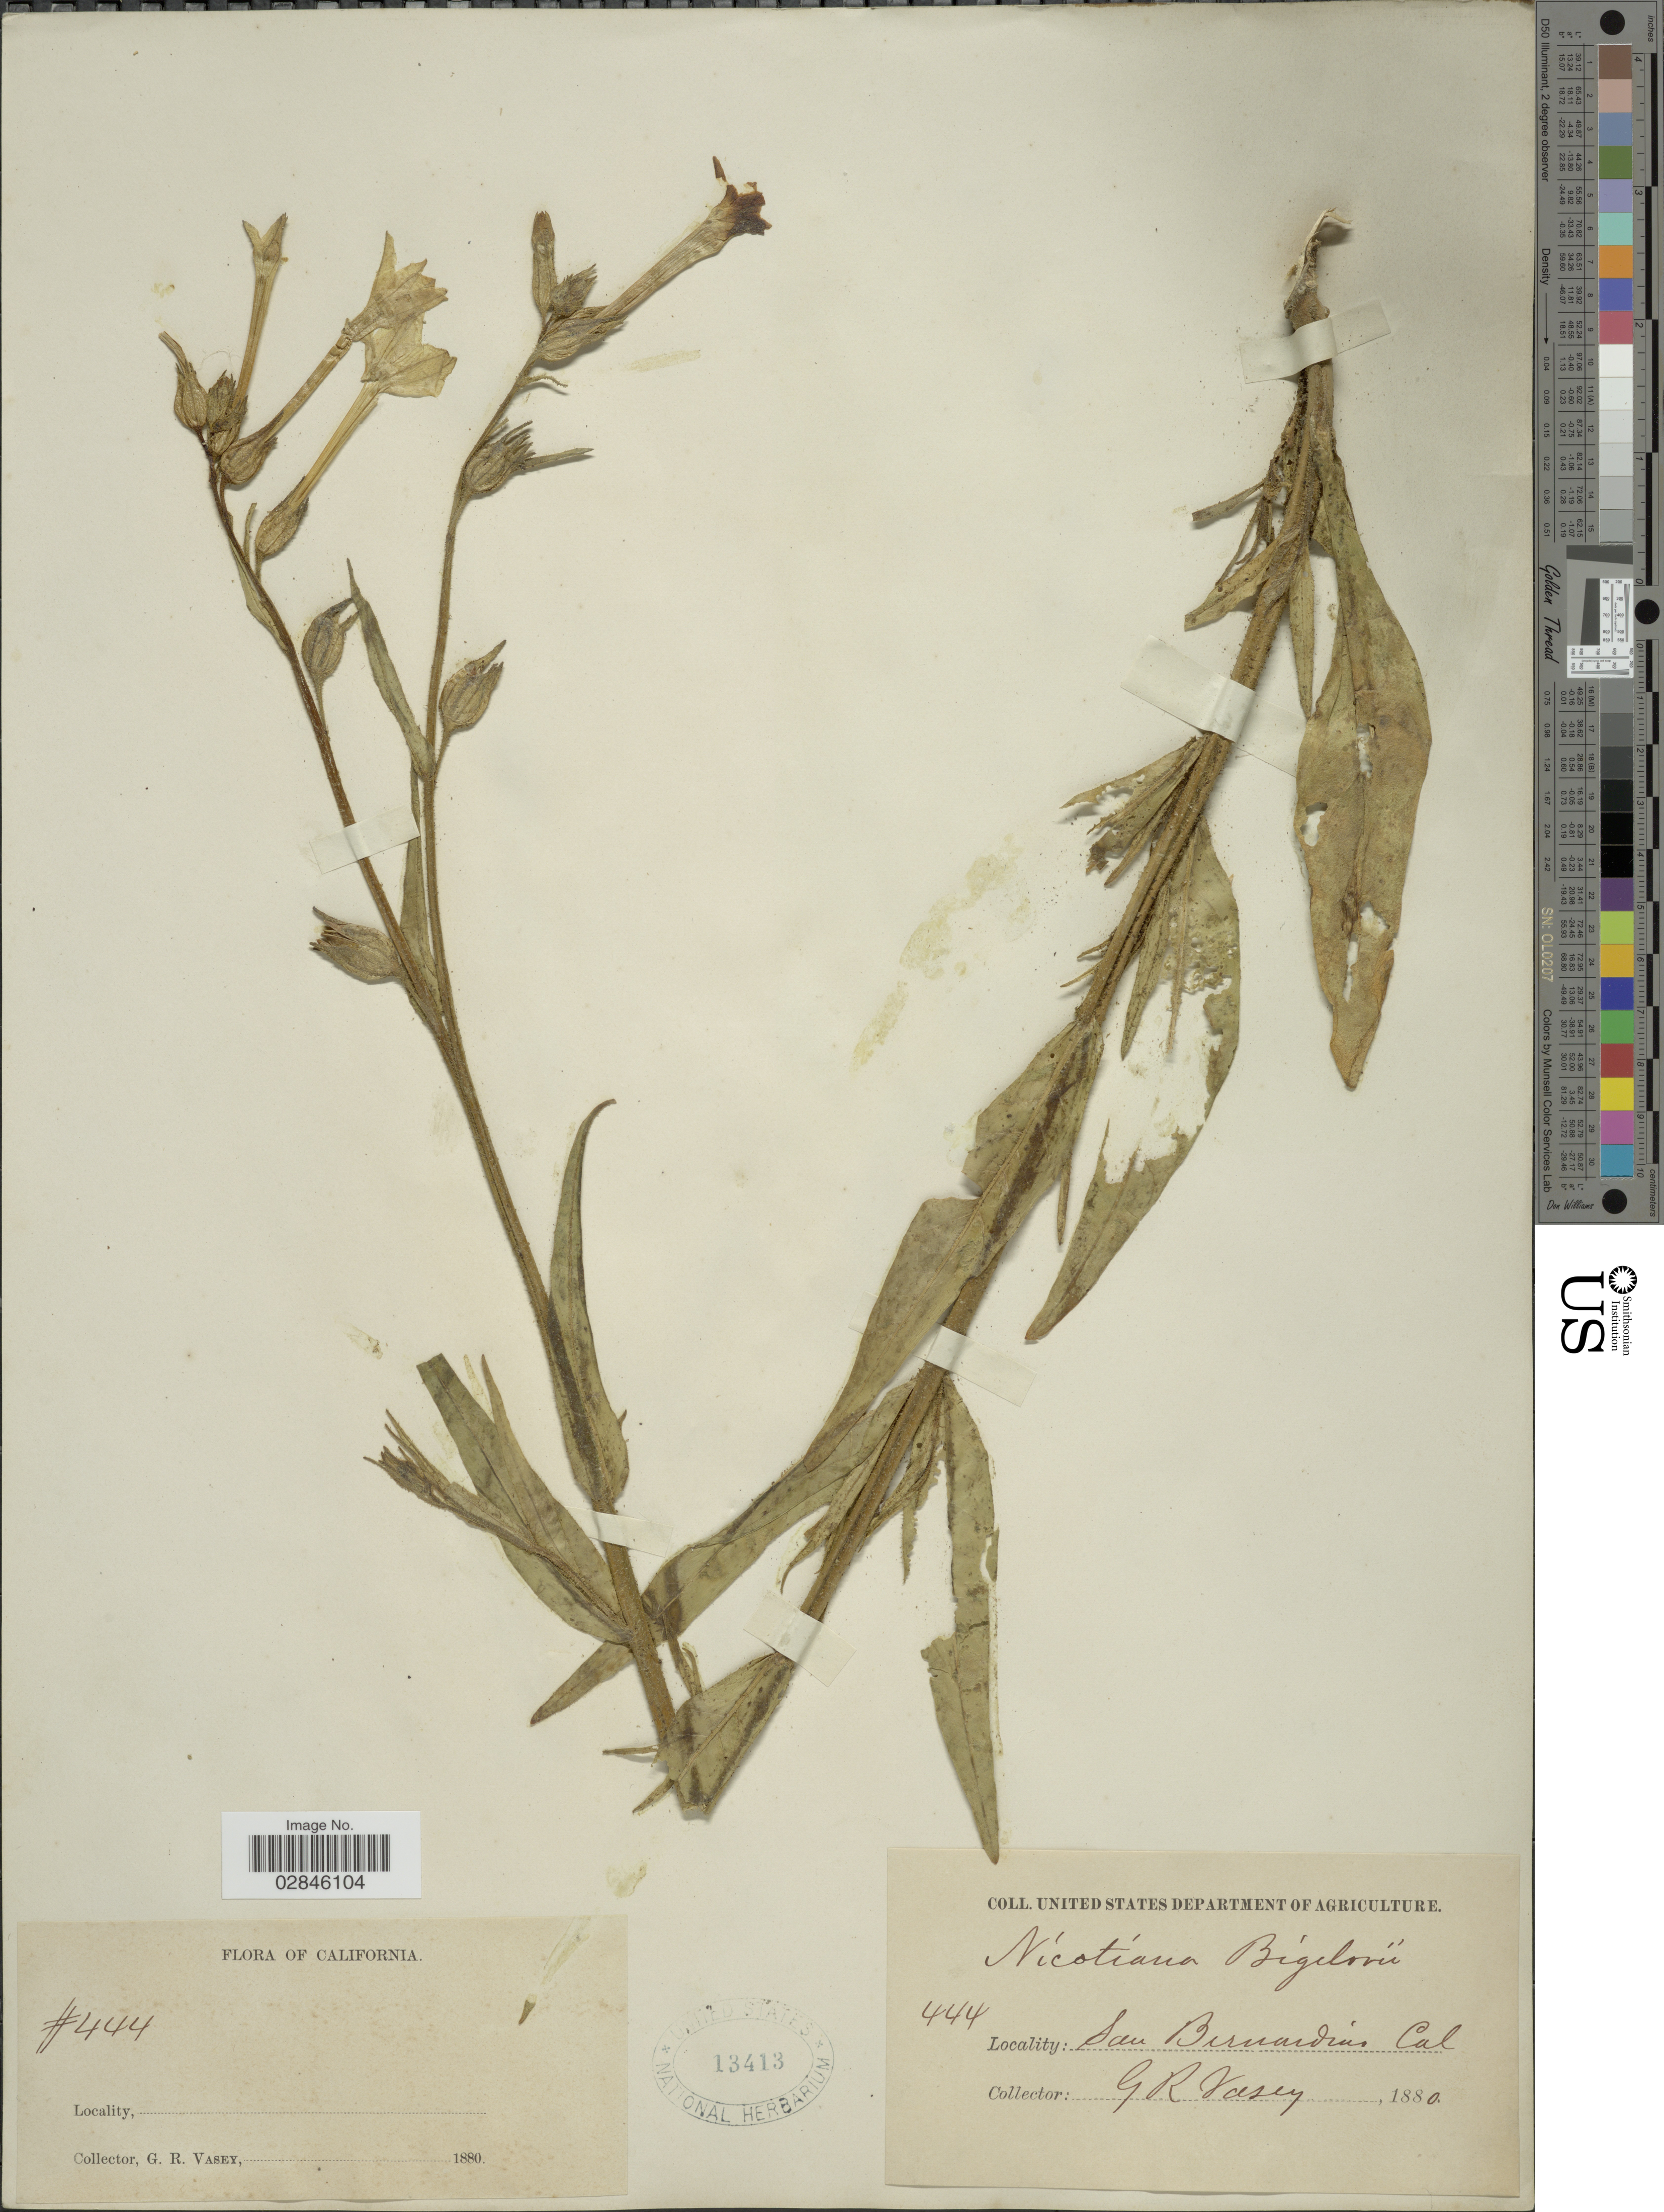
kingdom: Plantae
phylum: Tracheophyta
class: Magnoliopsida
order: Solanales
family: Solanaceae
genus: Nicotiana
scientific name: Nicotiana bigelovii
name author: S. Watson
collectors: G. R. Vasey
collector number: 444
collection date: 1880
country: United States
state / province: California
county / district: San Bernardino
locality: San Bernardino, Cal.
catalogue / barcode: US 13413